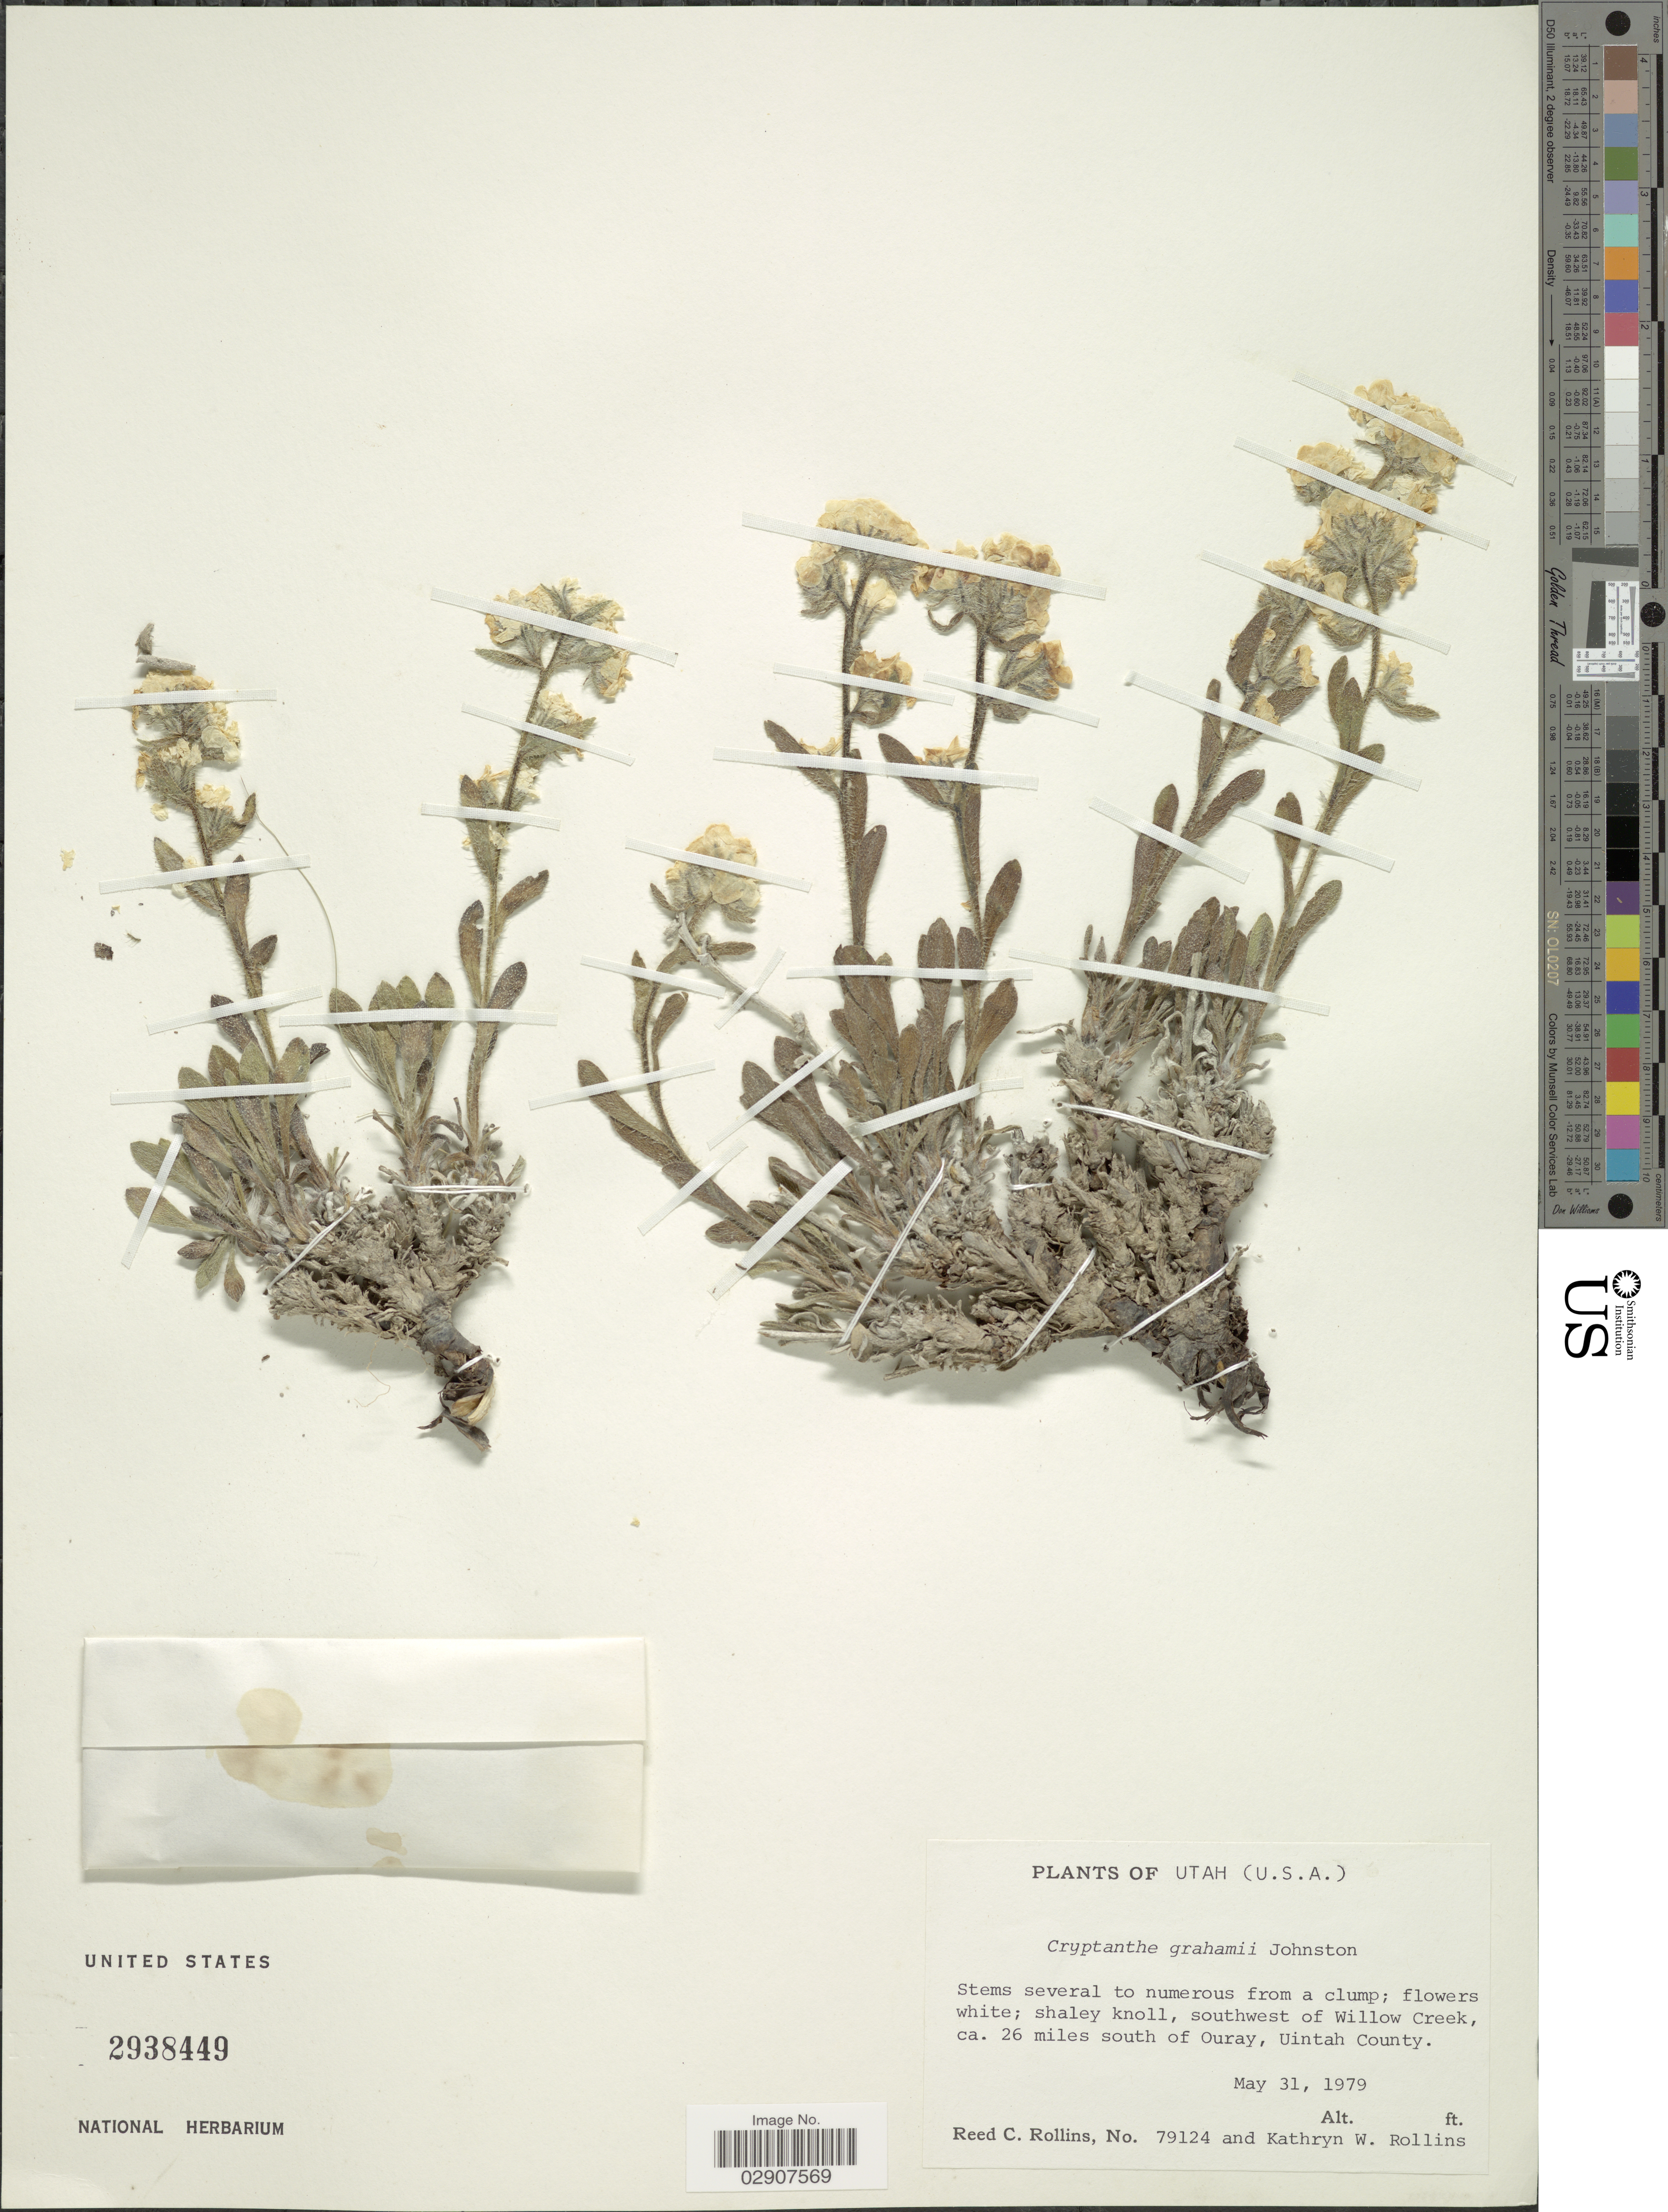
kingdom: Plantae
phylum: Tracheophyta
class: Magnoliopsida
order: Boraginales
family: Boraginaceae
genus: Cryptantha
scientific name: Cryptantha grahamii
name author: I.M. Johnst.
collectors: R. C. Rollins & K. W. Rollins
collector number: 79124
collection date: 1979-03-31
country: United States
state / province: Utah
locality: Southwest of Willow Creek, ca. 26 miles south of Ouray, Uintah County.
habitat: shaley knoll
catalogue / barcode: US 2938449